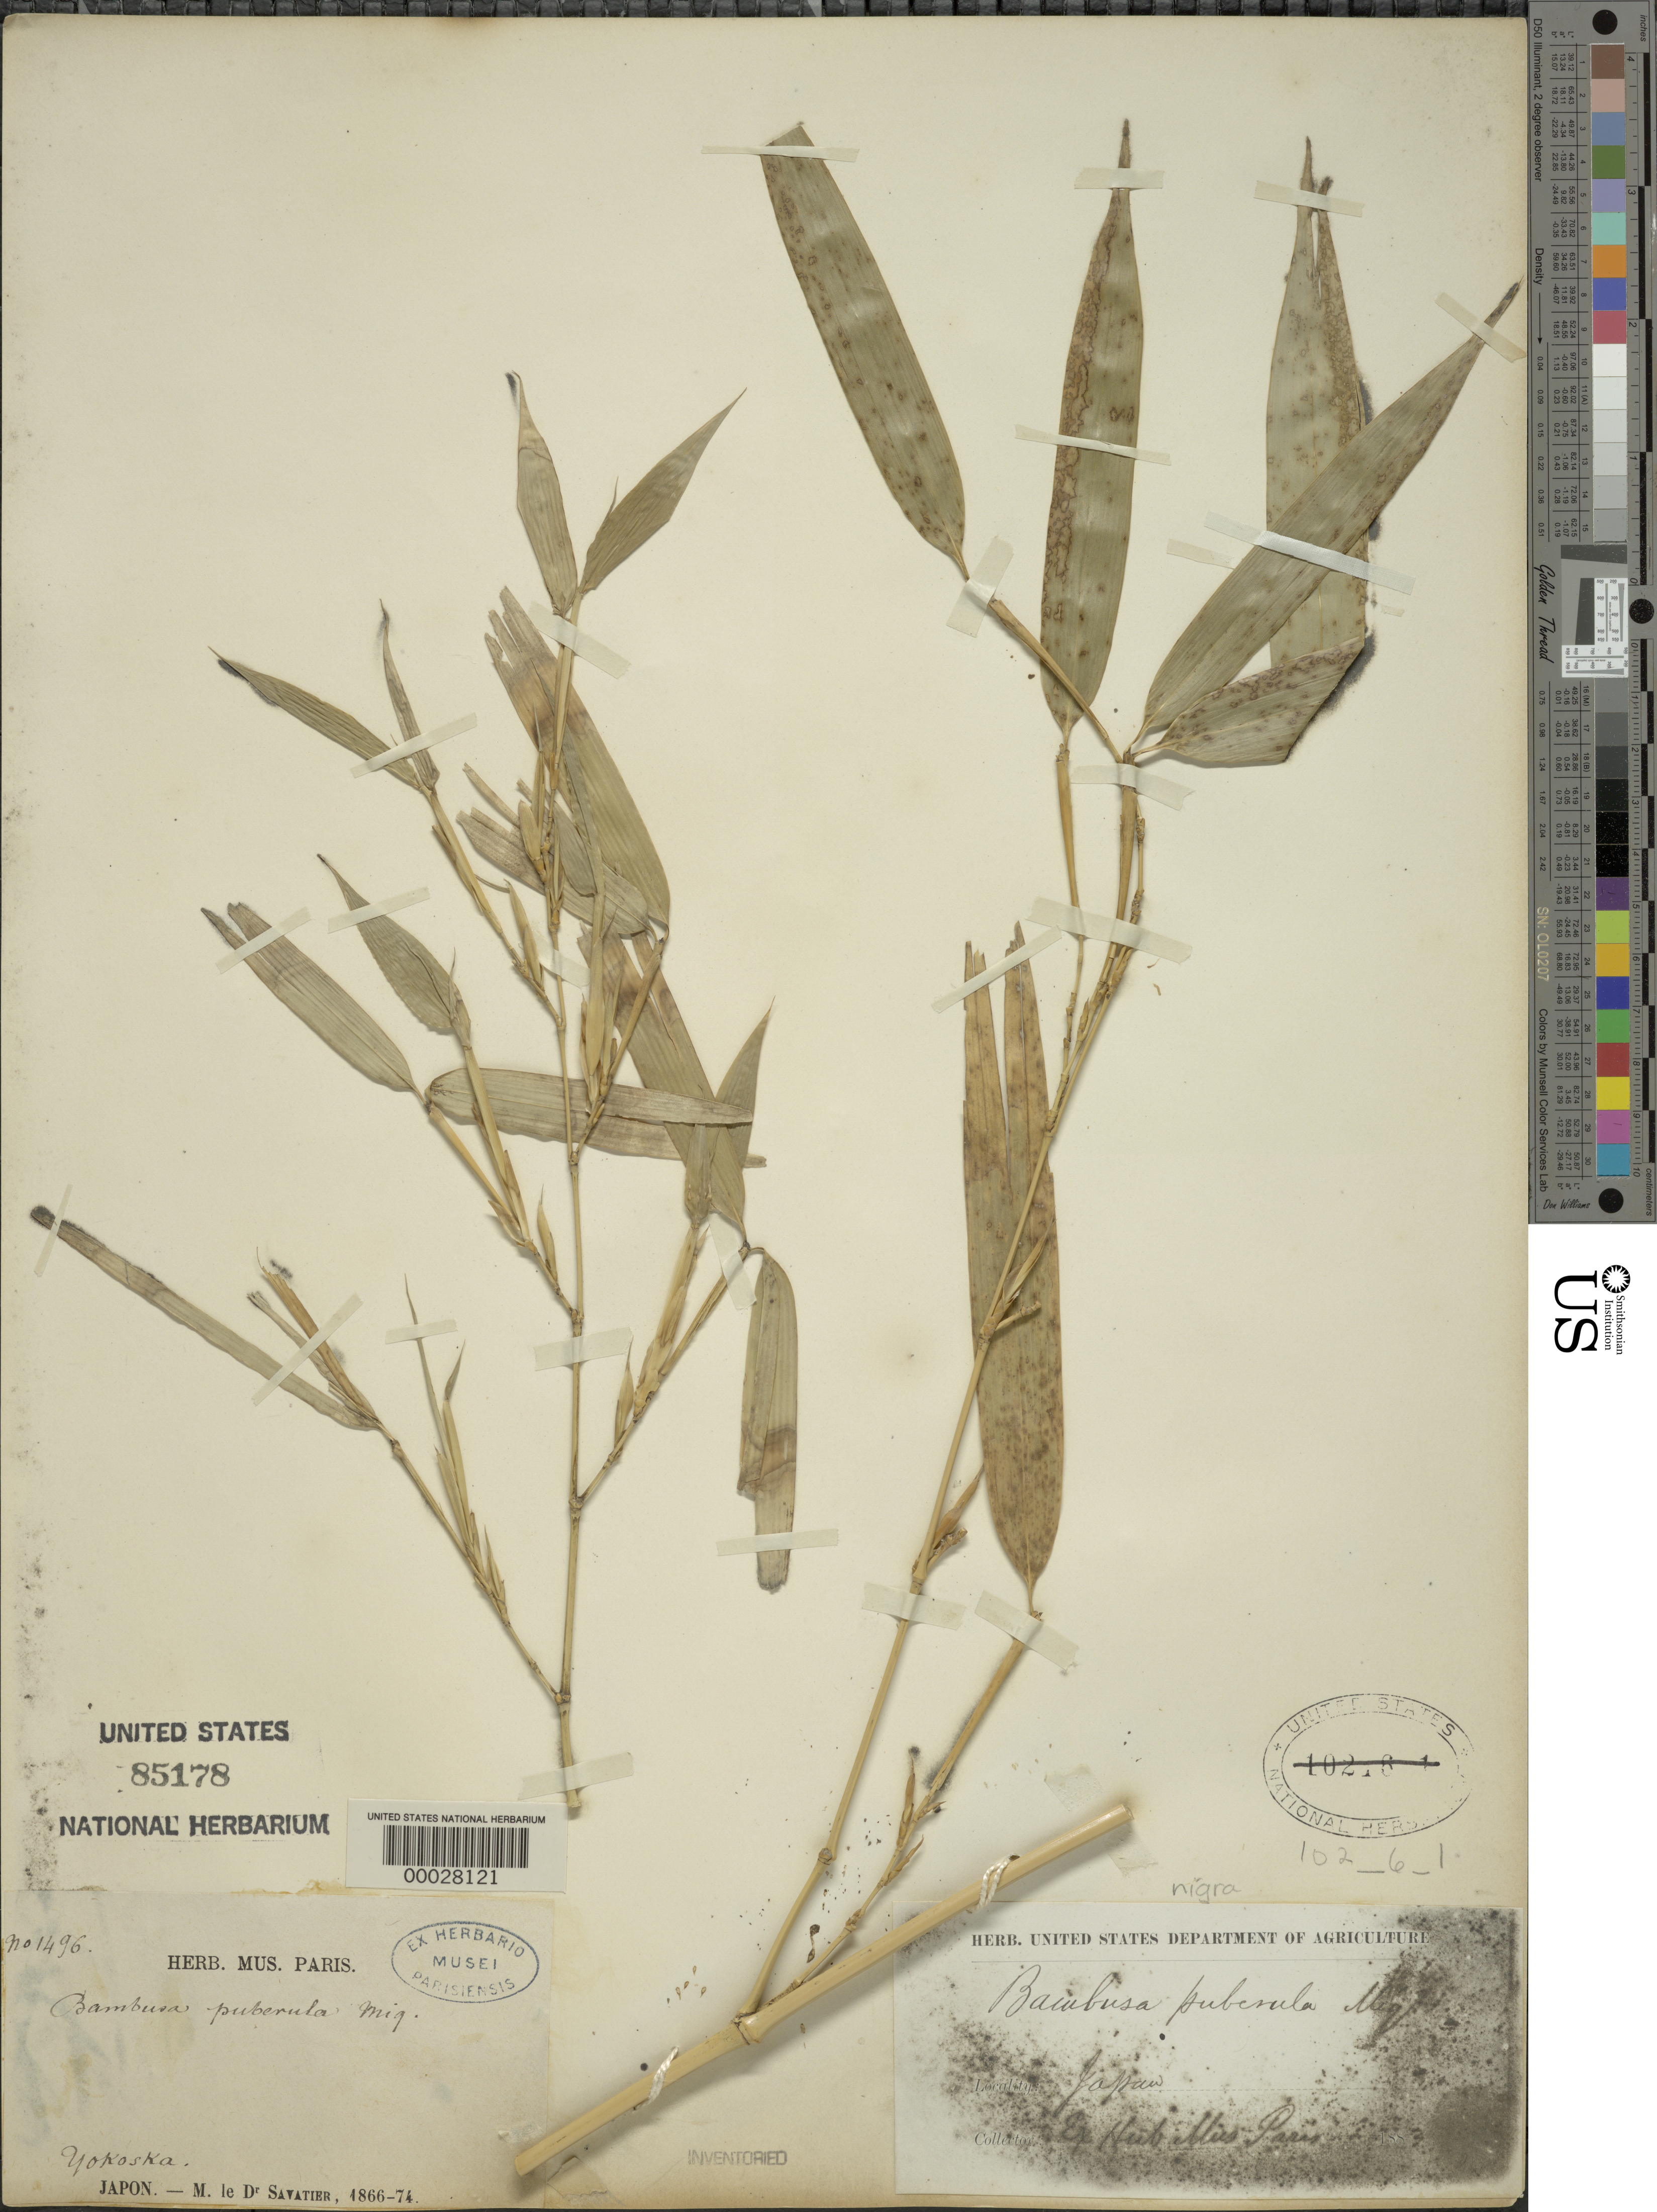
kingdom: Plantae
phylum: Tracheophyta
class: Liliopsida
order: Poales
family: Poaceae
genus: Bambusa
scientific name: Bambusa sp.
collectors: P. Savatier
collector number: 1496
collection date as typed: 1866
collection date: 1866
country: Japan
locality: Yokoska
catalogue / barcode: US 85178